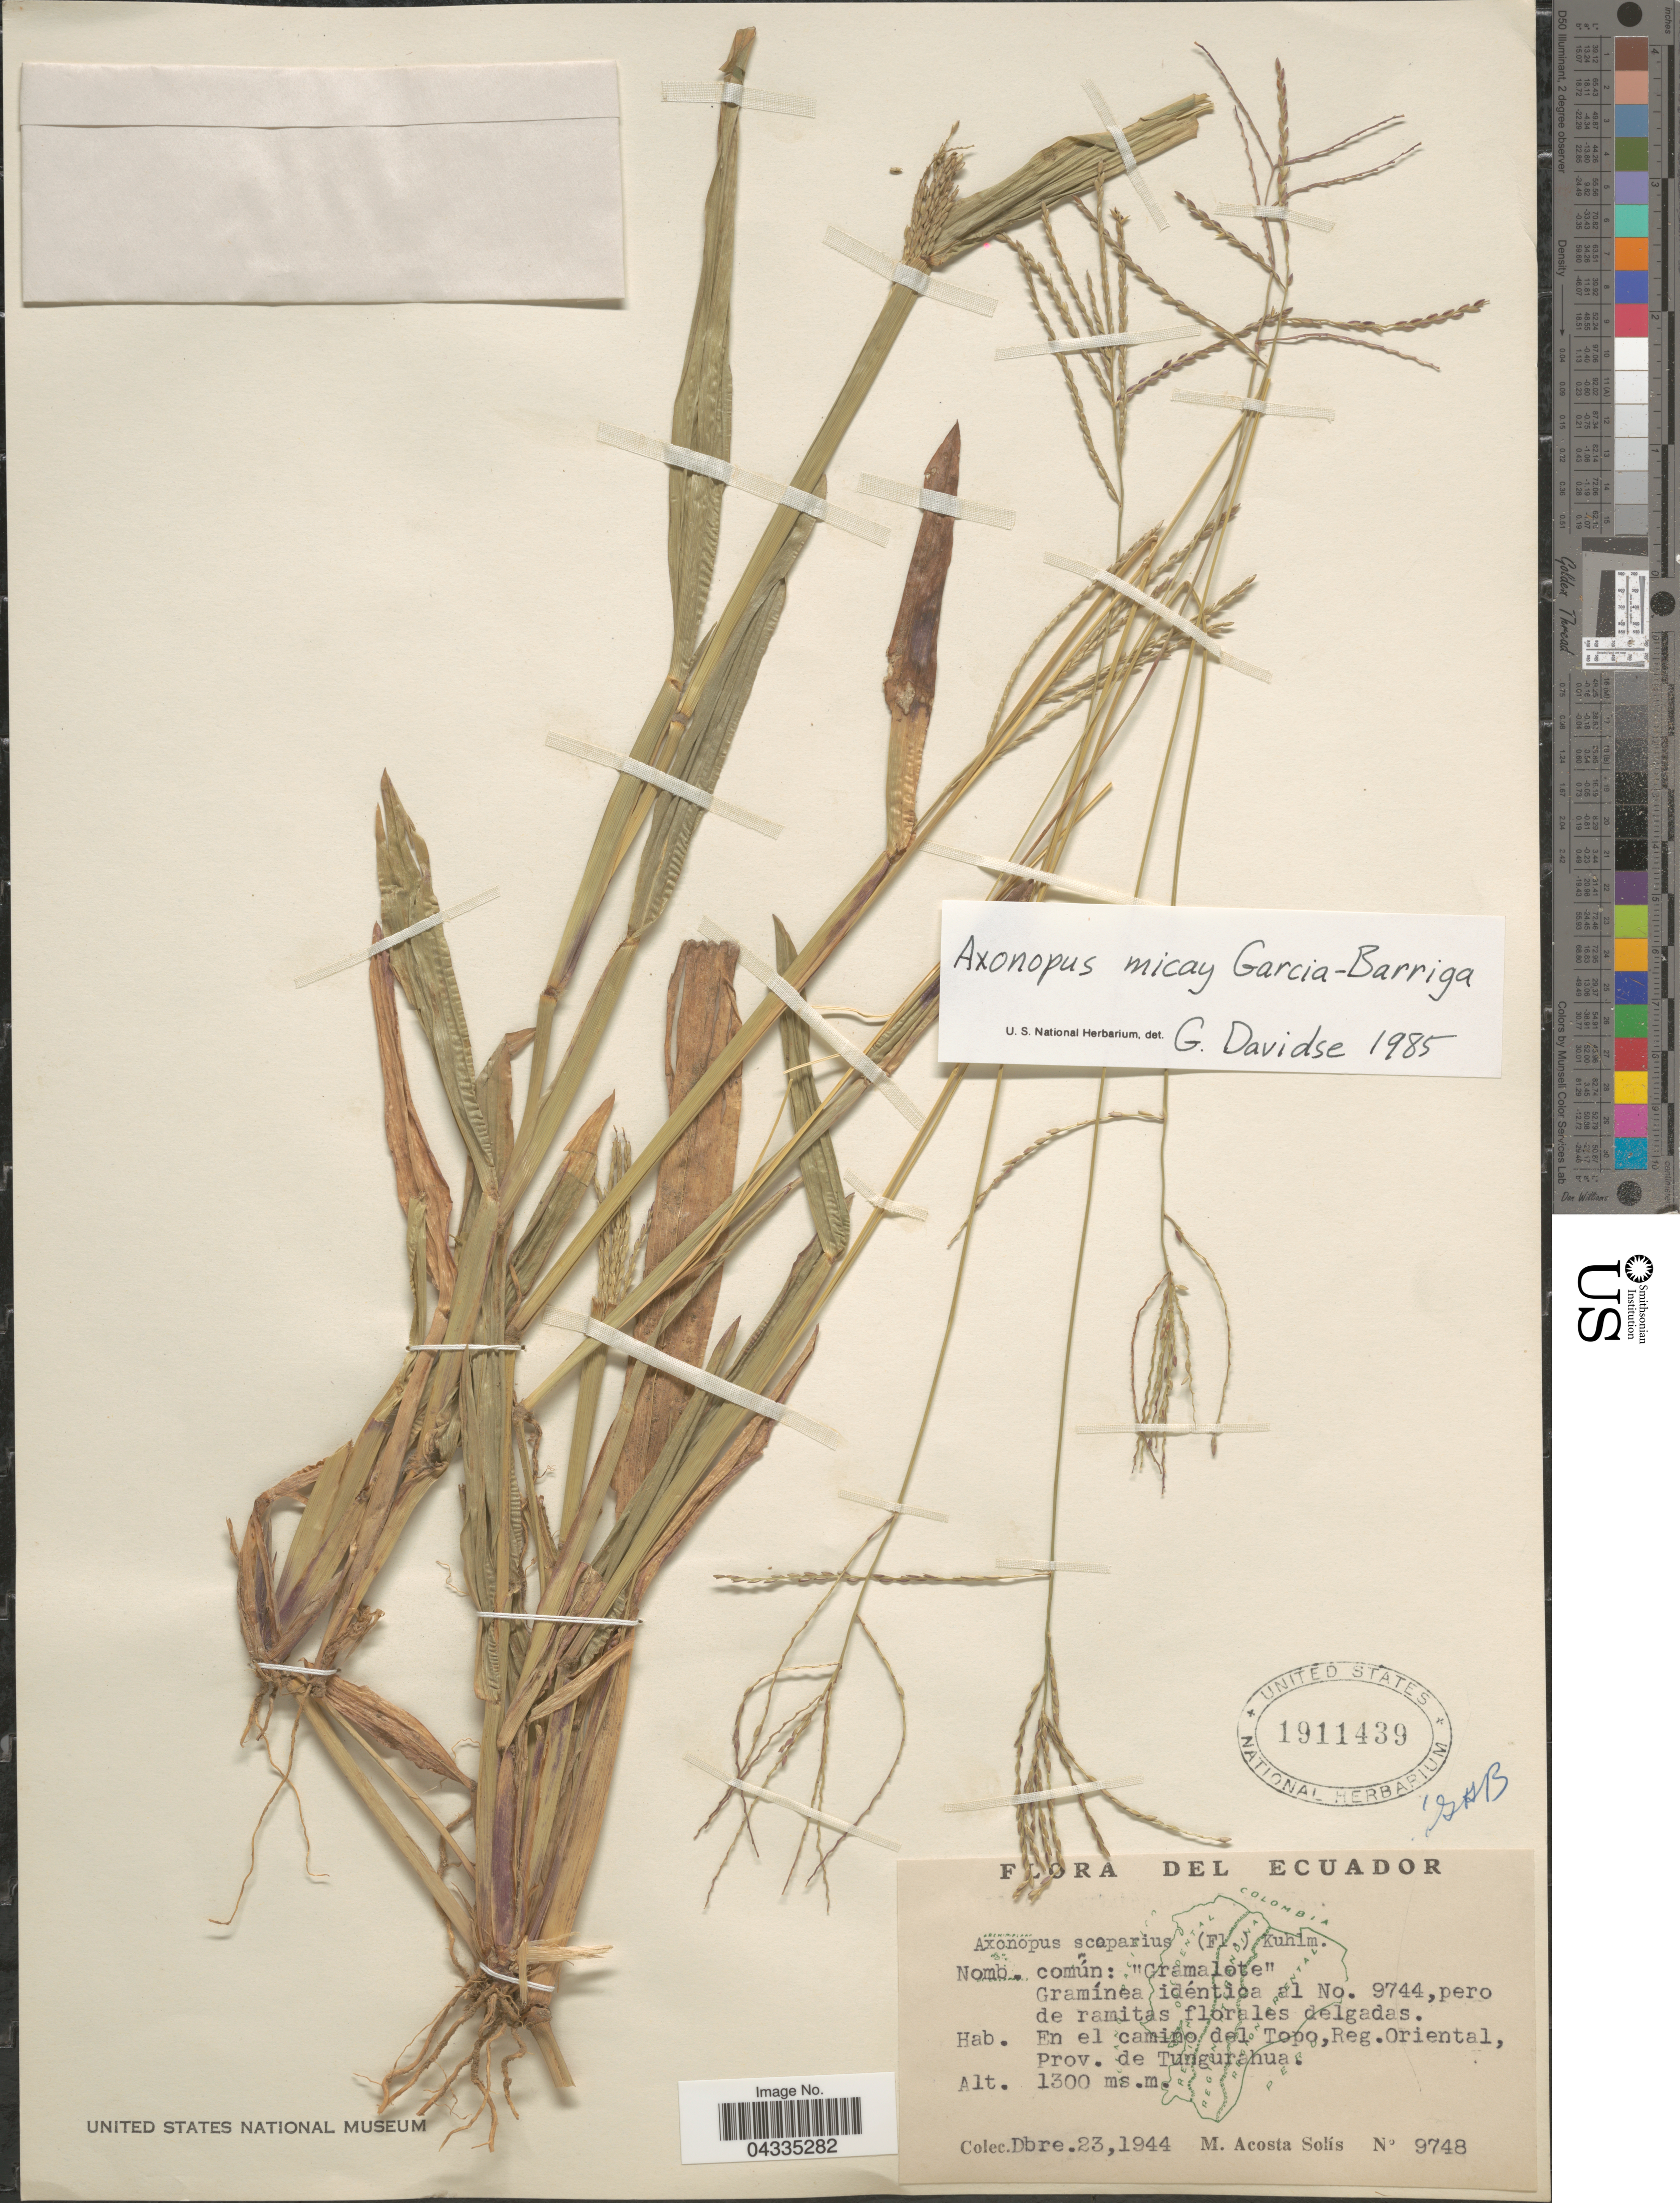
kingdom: Plantae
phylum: Tracheophyta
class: Liliopsida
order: Poales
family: Poaceae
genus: Axonopus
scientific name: Axonopus scoparius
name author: (Flüggé) Kuhlm.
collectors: M. Acosta Solis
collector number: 9748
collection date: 1944-12-23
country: Ecuador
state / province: Tungurahua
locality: En el camino del Topo, Reg. Oriental.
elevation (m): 1300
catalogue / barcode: US 1911439